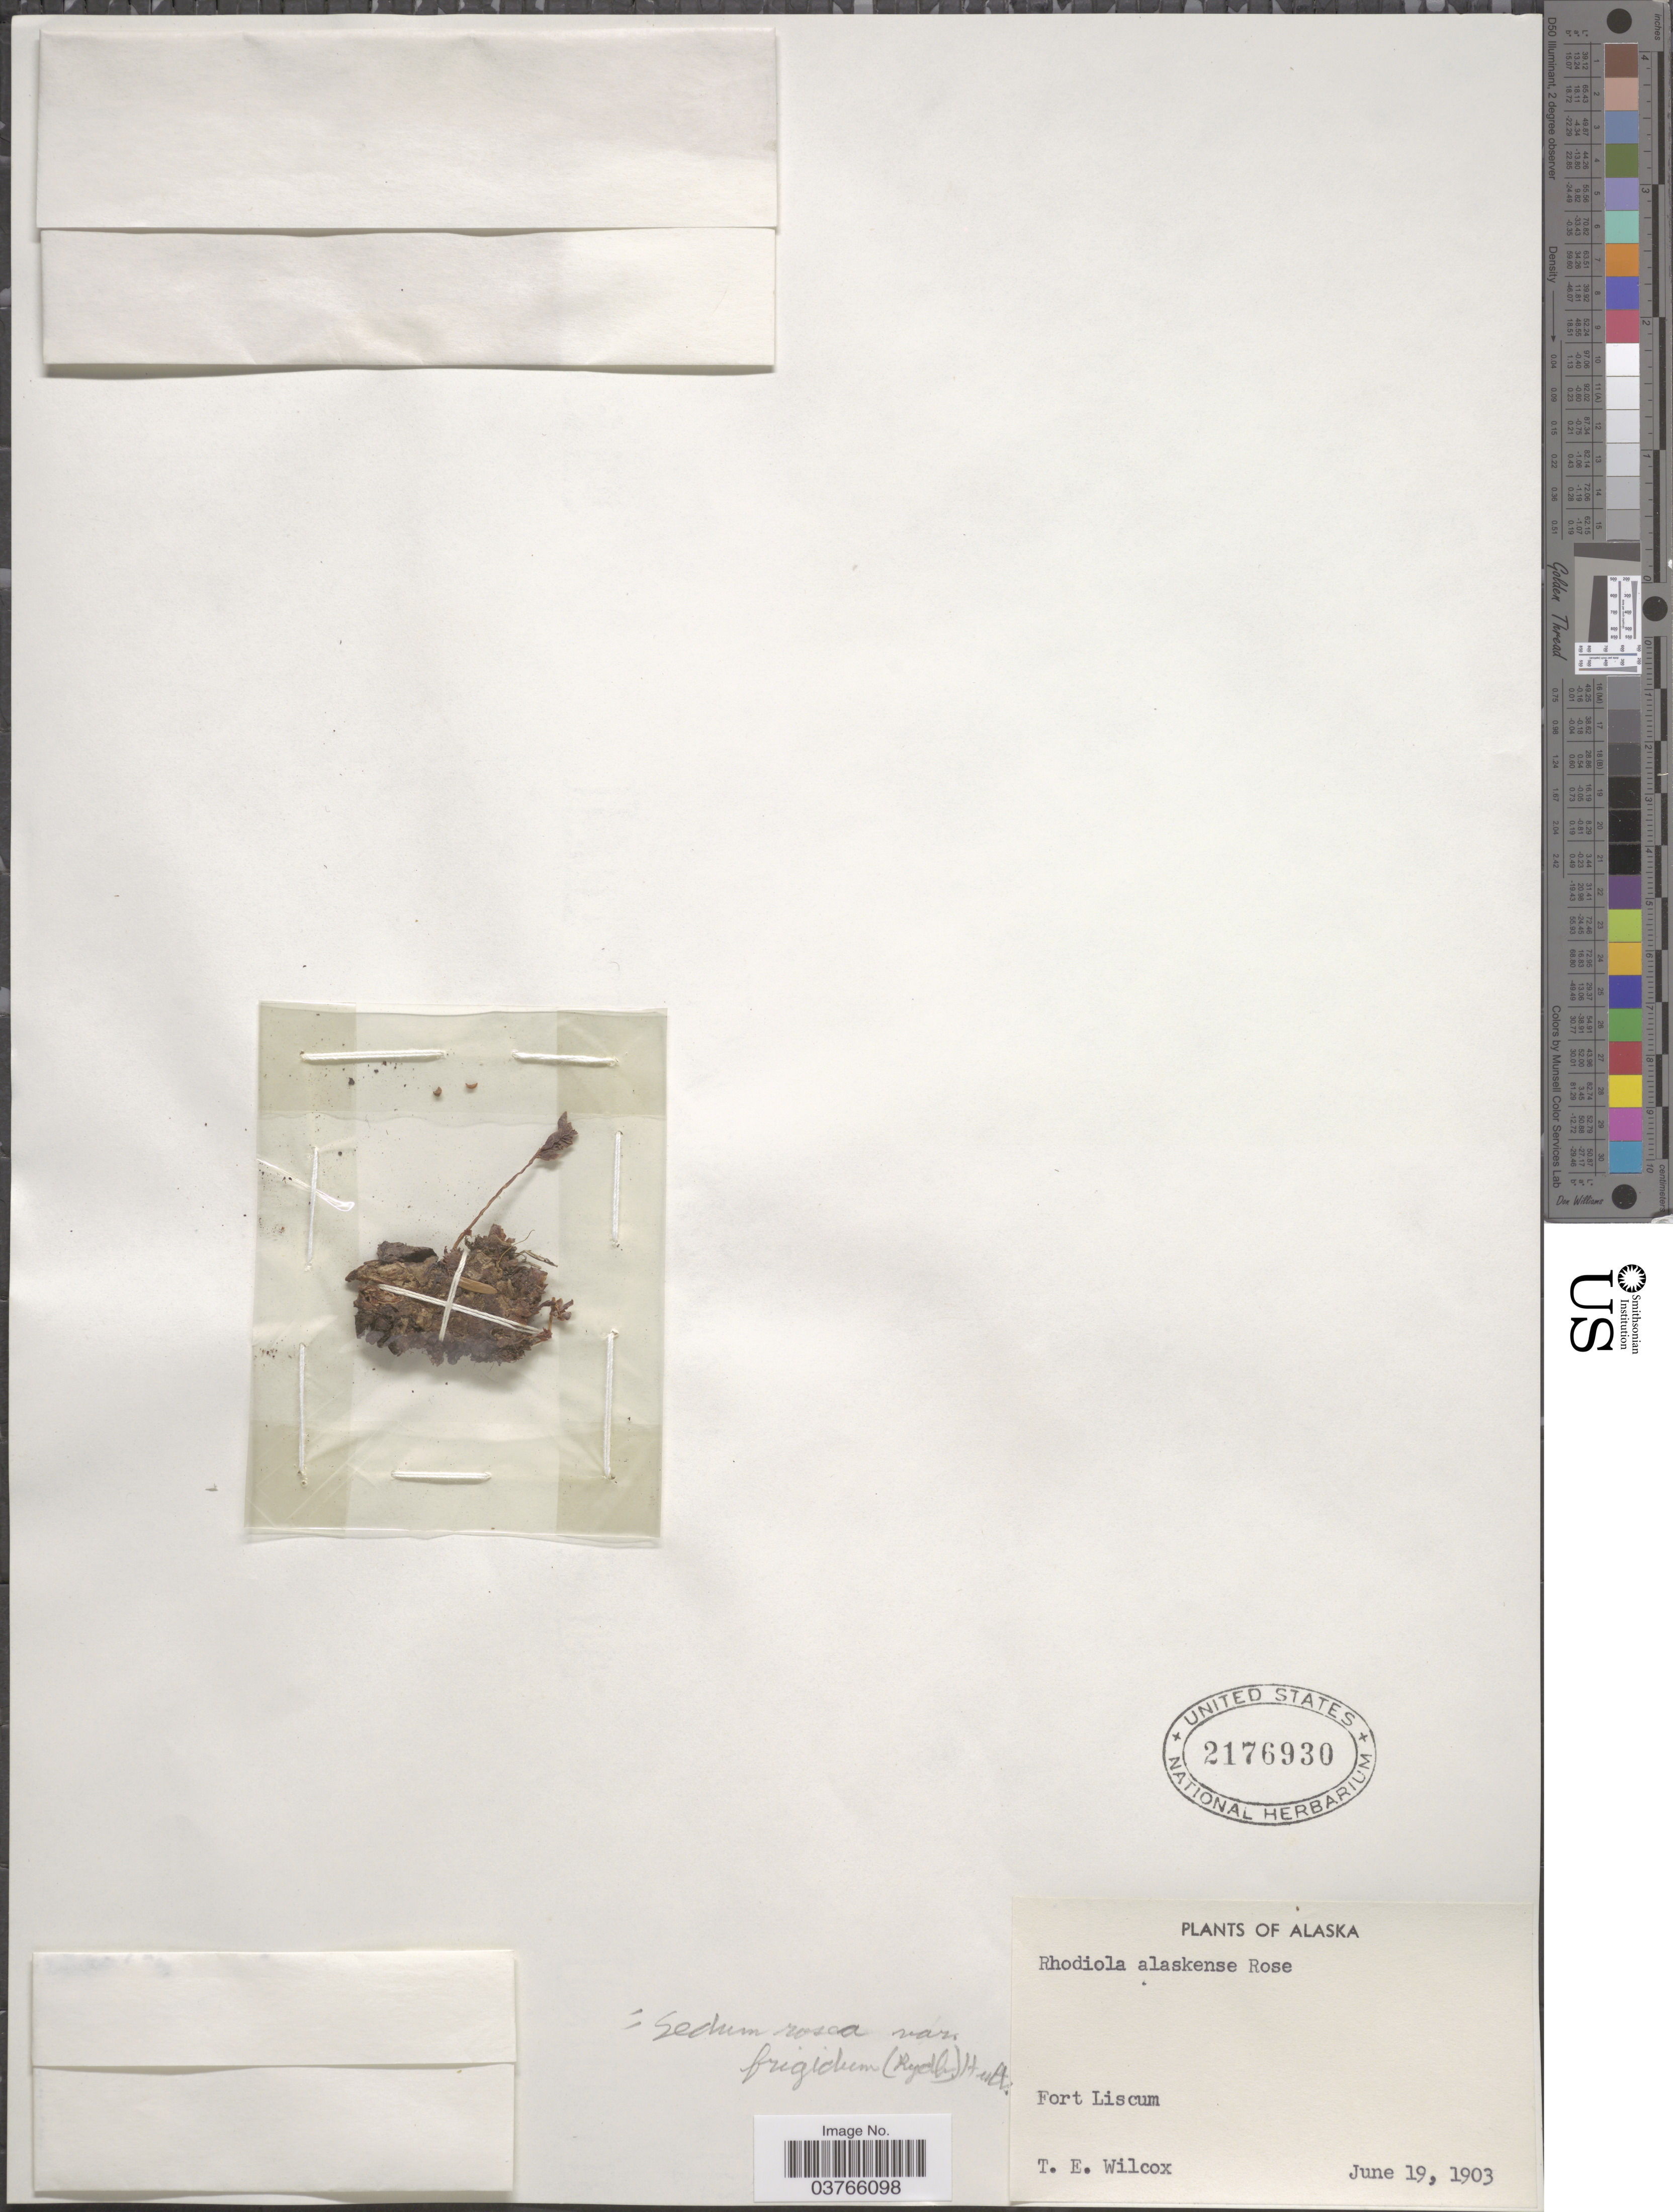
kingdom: Plantae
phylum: Tracheophyta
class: Magnoliopsida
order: Saxifragales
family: Crassulaceae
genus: Rhodiola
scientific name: Rhodiola integrifolia subsp. integrifolia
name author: Raf.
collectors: T. E. Wilcox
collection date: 1903-06-19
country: United States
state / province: Alaska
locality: Fort Liscum.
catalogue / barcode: US 2176930